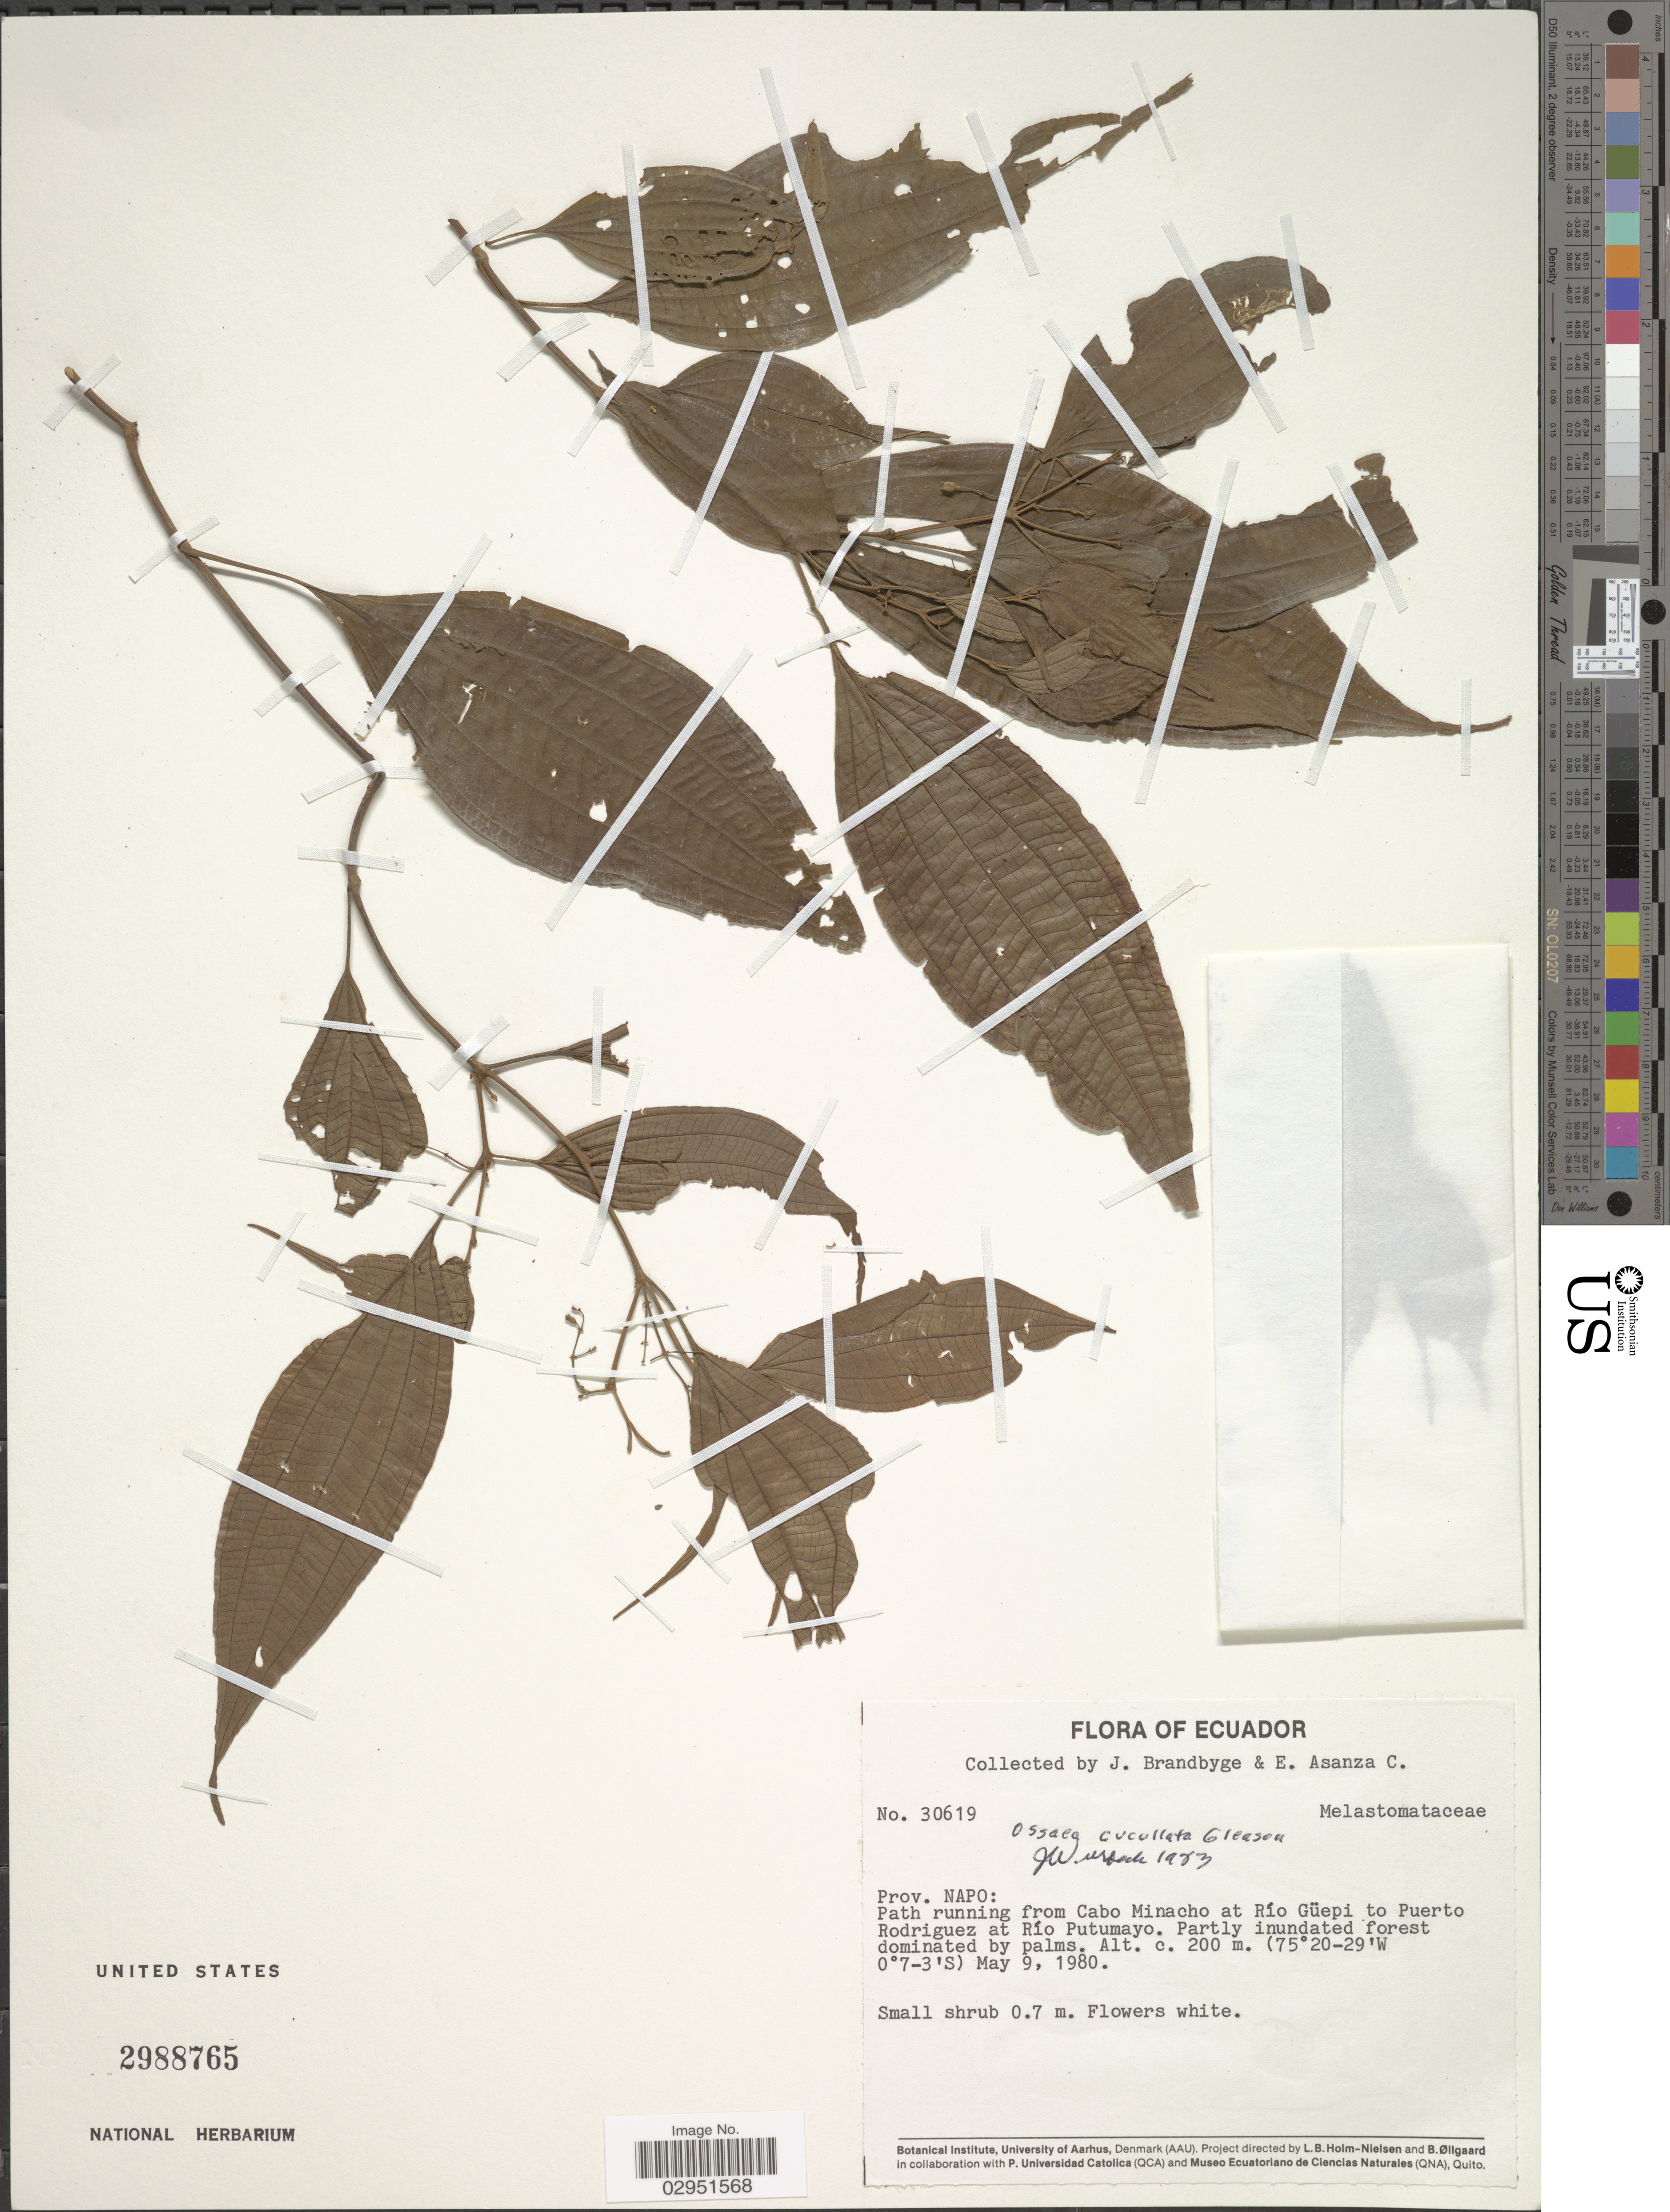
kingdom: Plantae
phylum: Tracheophyta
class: Magnoliopsida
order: Myrtales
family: Melastomataceae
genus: Ossaea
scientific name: Ossaea cucullata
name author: Gleason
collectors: J. Brandbyge & E. Asanza C.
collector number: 30619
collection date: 1980-05-09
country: Ecuador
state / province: Napo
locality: Path running from Cabo Minacho at Río Güepi to Puerto Rodriguez at Río Putumayo.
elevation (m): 200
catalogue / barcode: US 2988765